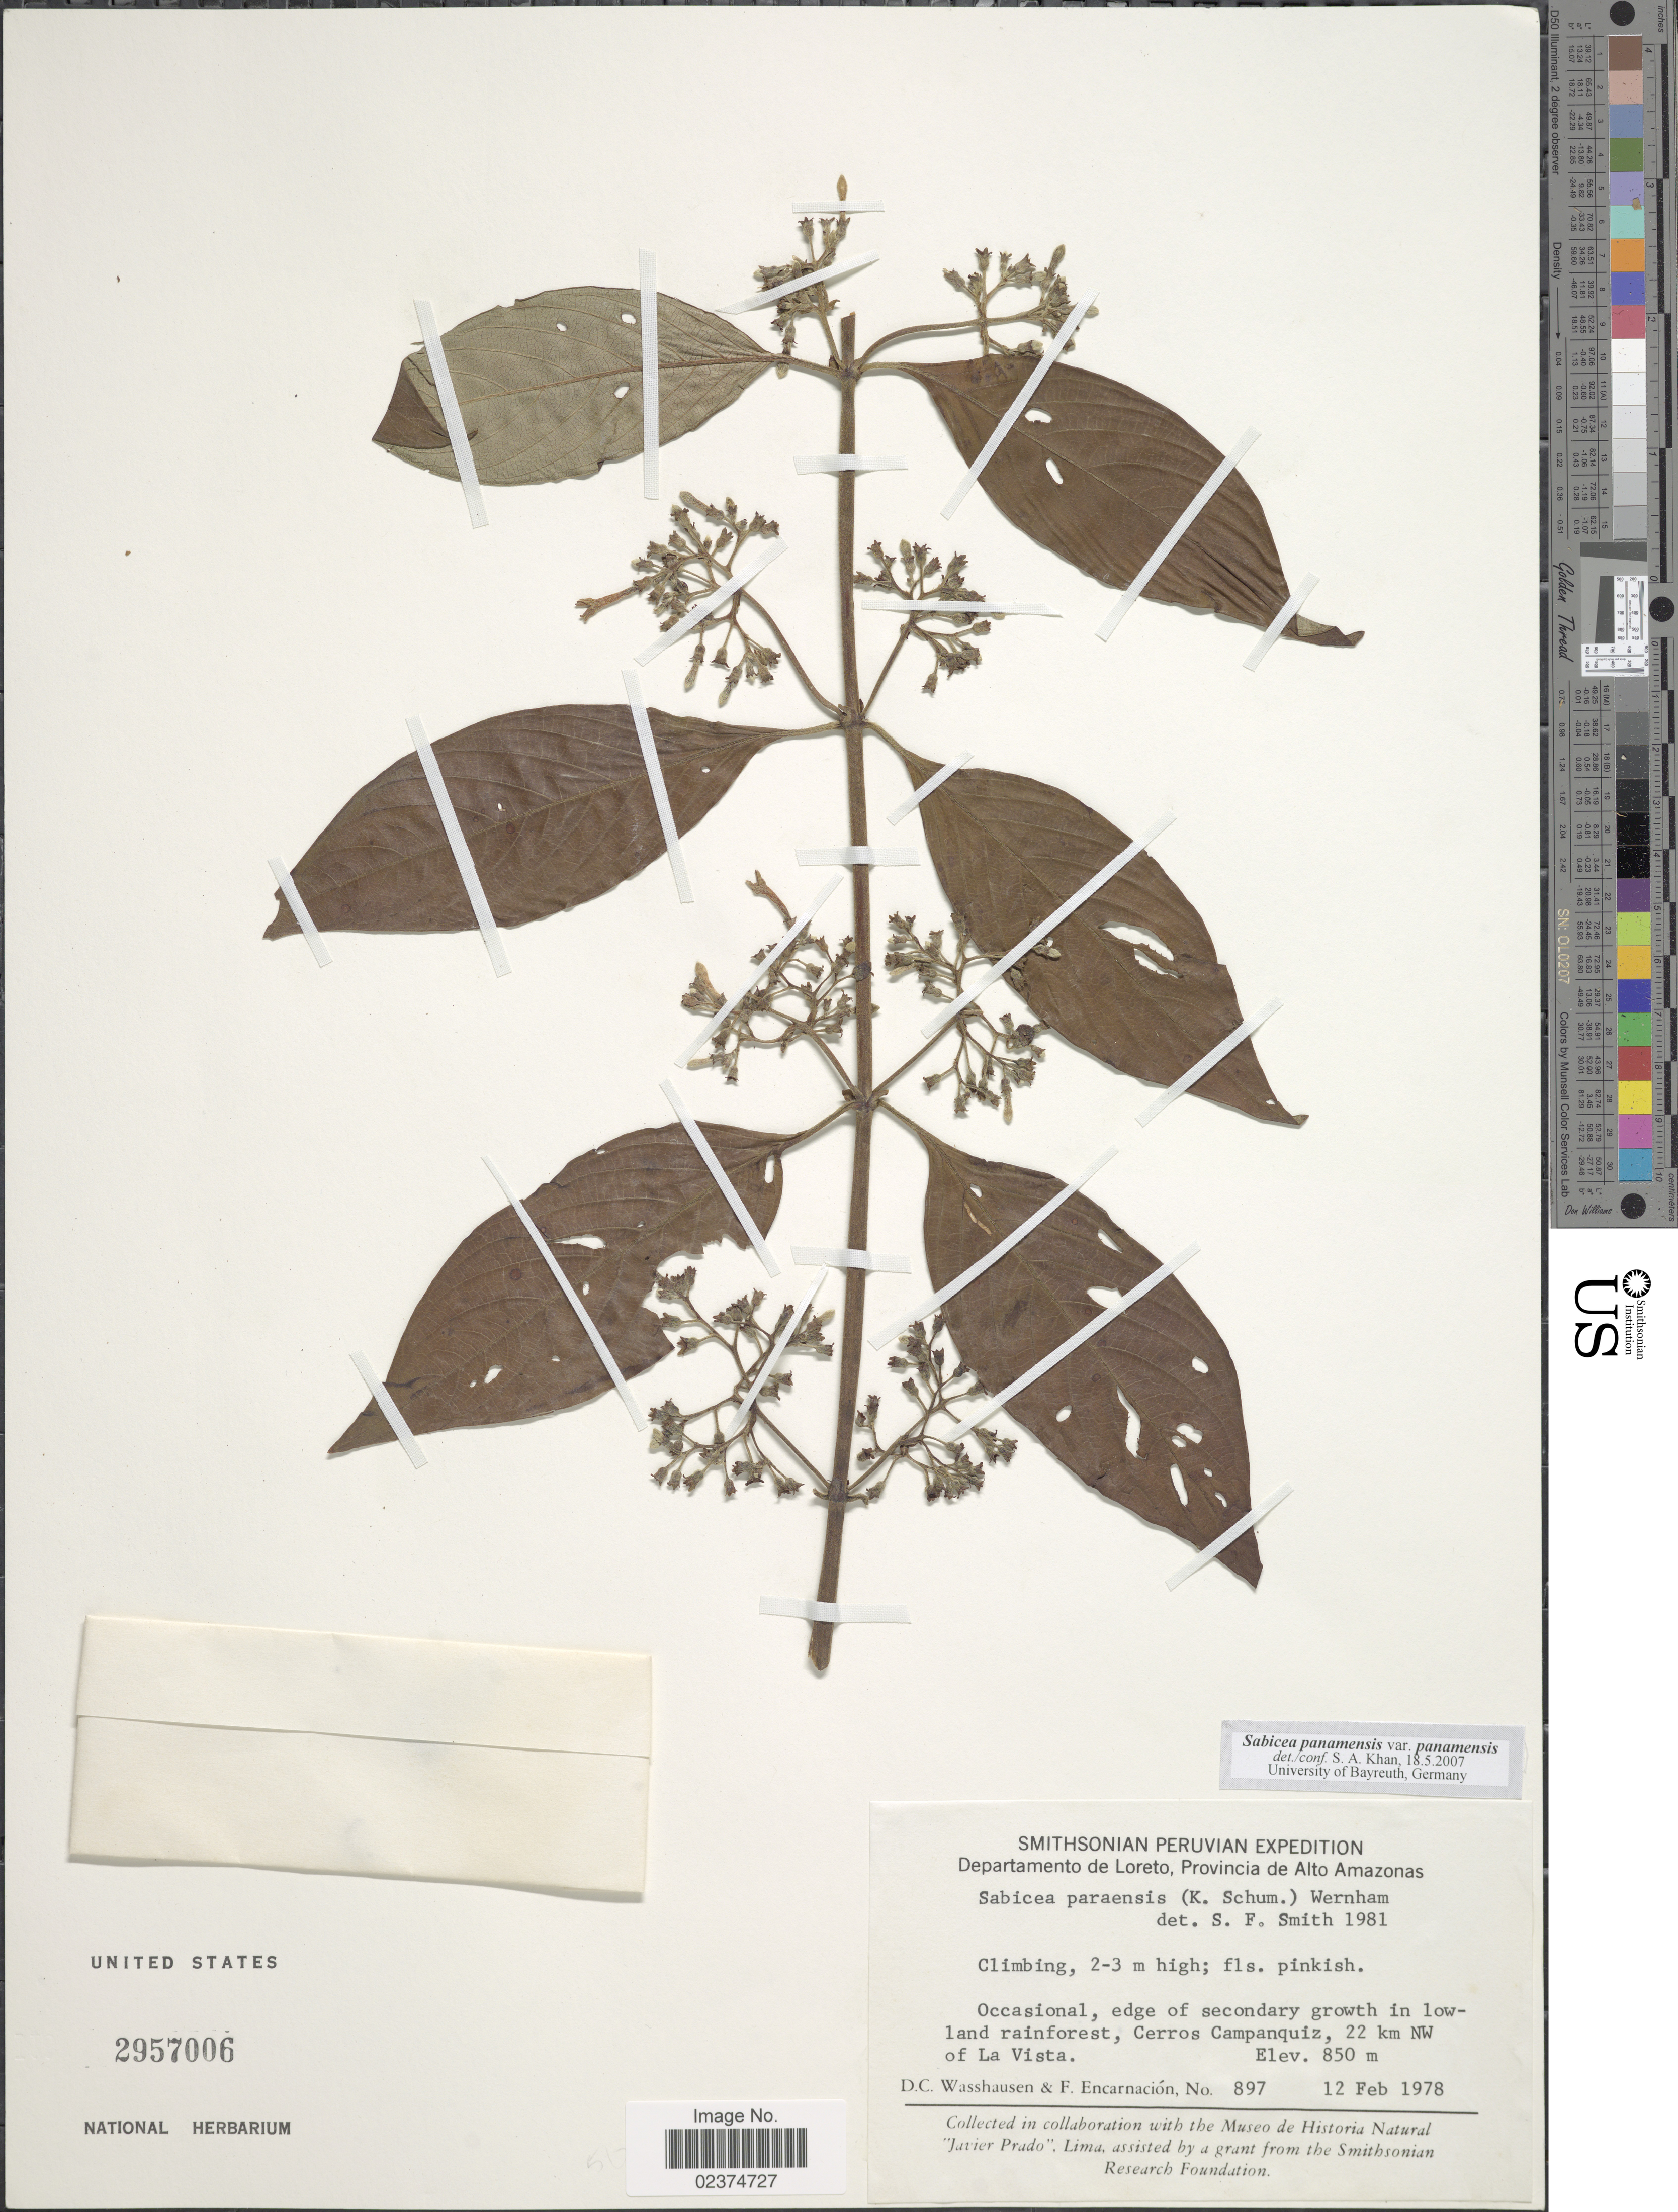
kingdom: Plantae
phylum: Tracheophyta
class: Magnoliopsida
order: Gentianales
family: Rubiaceae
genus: Sabicea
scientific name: Sabicea panamensis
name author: Wernham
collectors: D. C. Wasshausen & F. Encarnación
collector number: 897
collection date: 1978-02-12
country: Peru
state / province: Loreto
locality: Provincia de Alto Amazonas, edge of secondary growth in low-land rainforest, Cerros Campanquiz, 22 km NW of La Vista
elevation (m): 850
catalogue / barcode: US 2957006